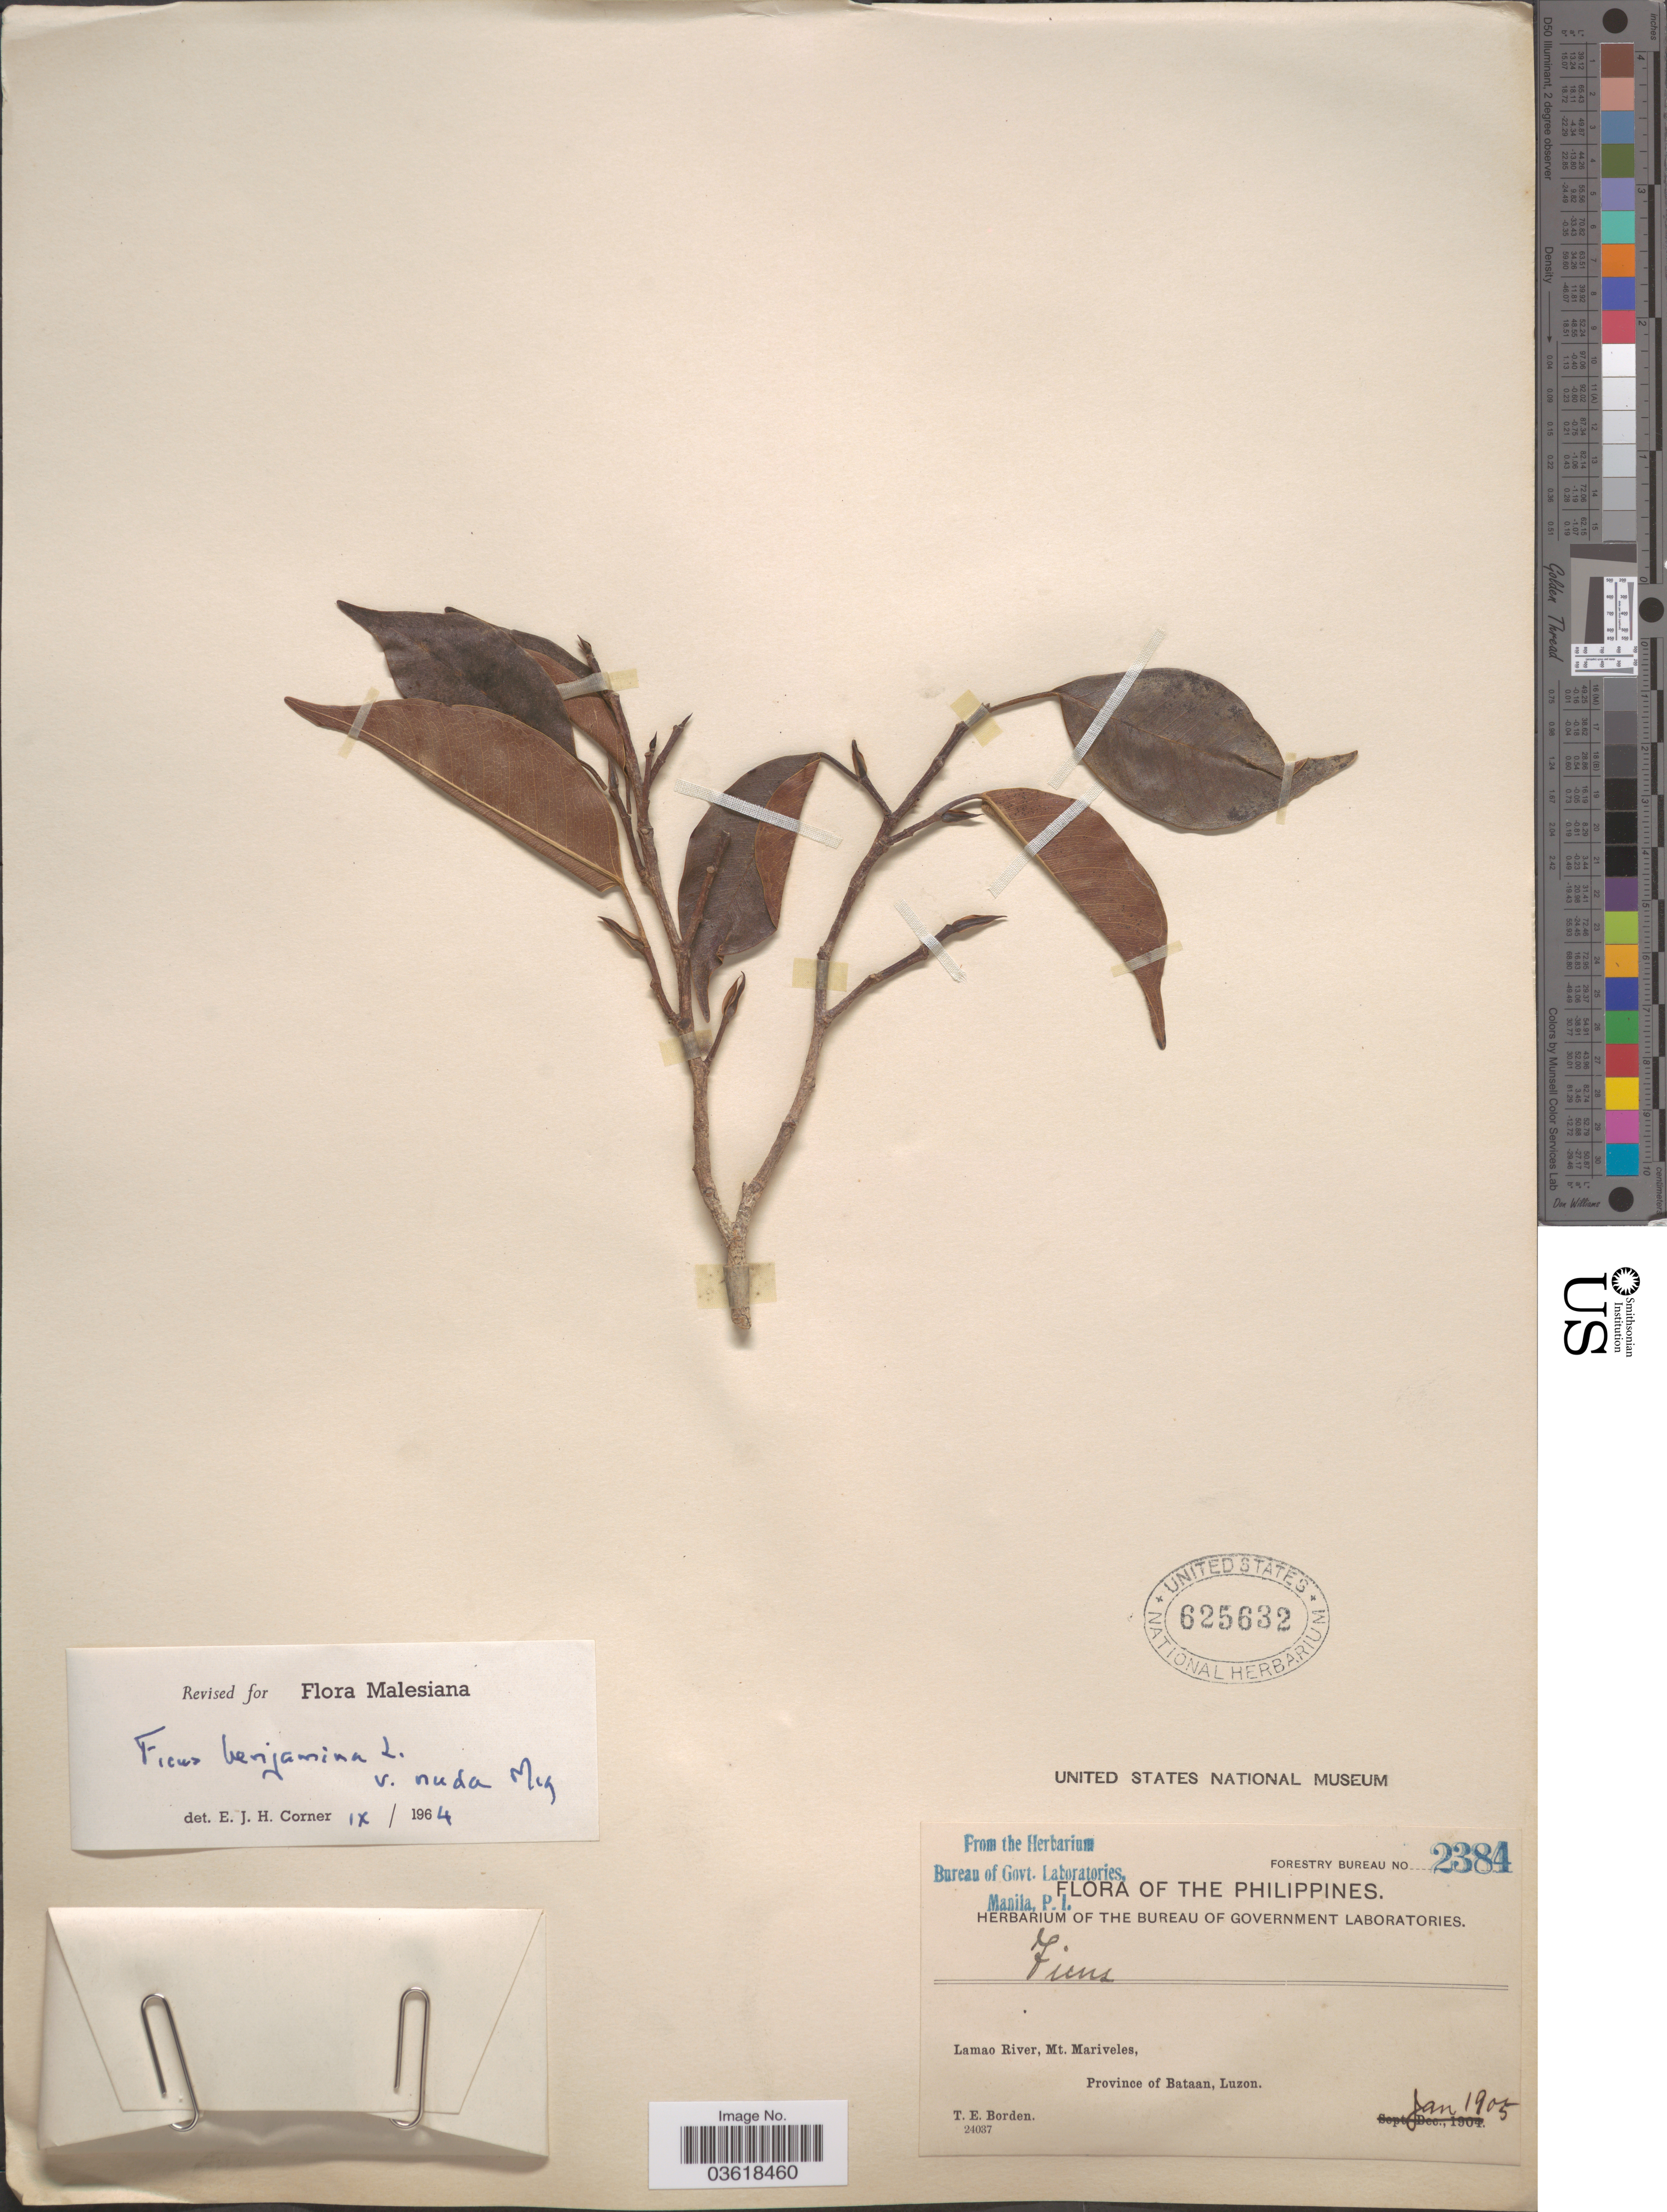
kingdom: Plantae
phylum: Tracheophyta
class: Magnoliopsida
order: Rosales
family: Moraceae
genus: Ficus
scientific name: Ficus benjamina var. nuda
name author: (Miq.) Barrett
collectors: T. E. Borden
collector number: Forestry Bureau 2384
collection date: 1905-01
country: Philippines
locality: Lamao River, Mt. Mariveles, Province of Bataan, Luzon.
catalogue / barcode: US 625632